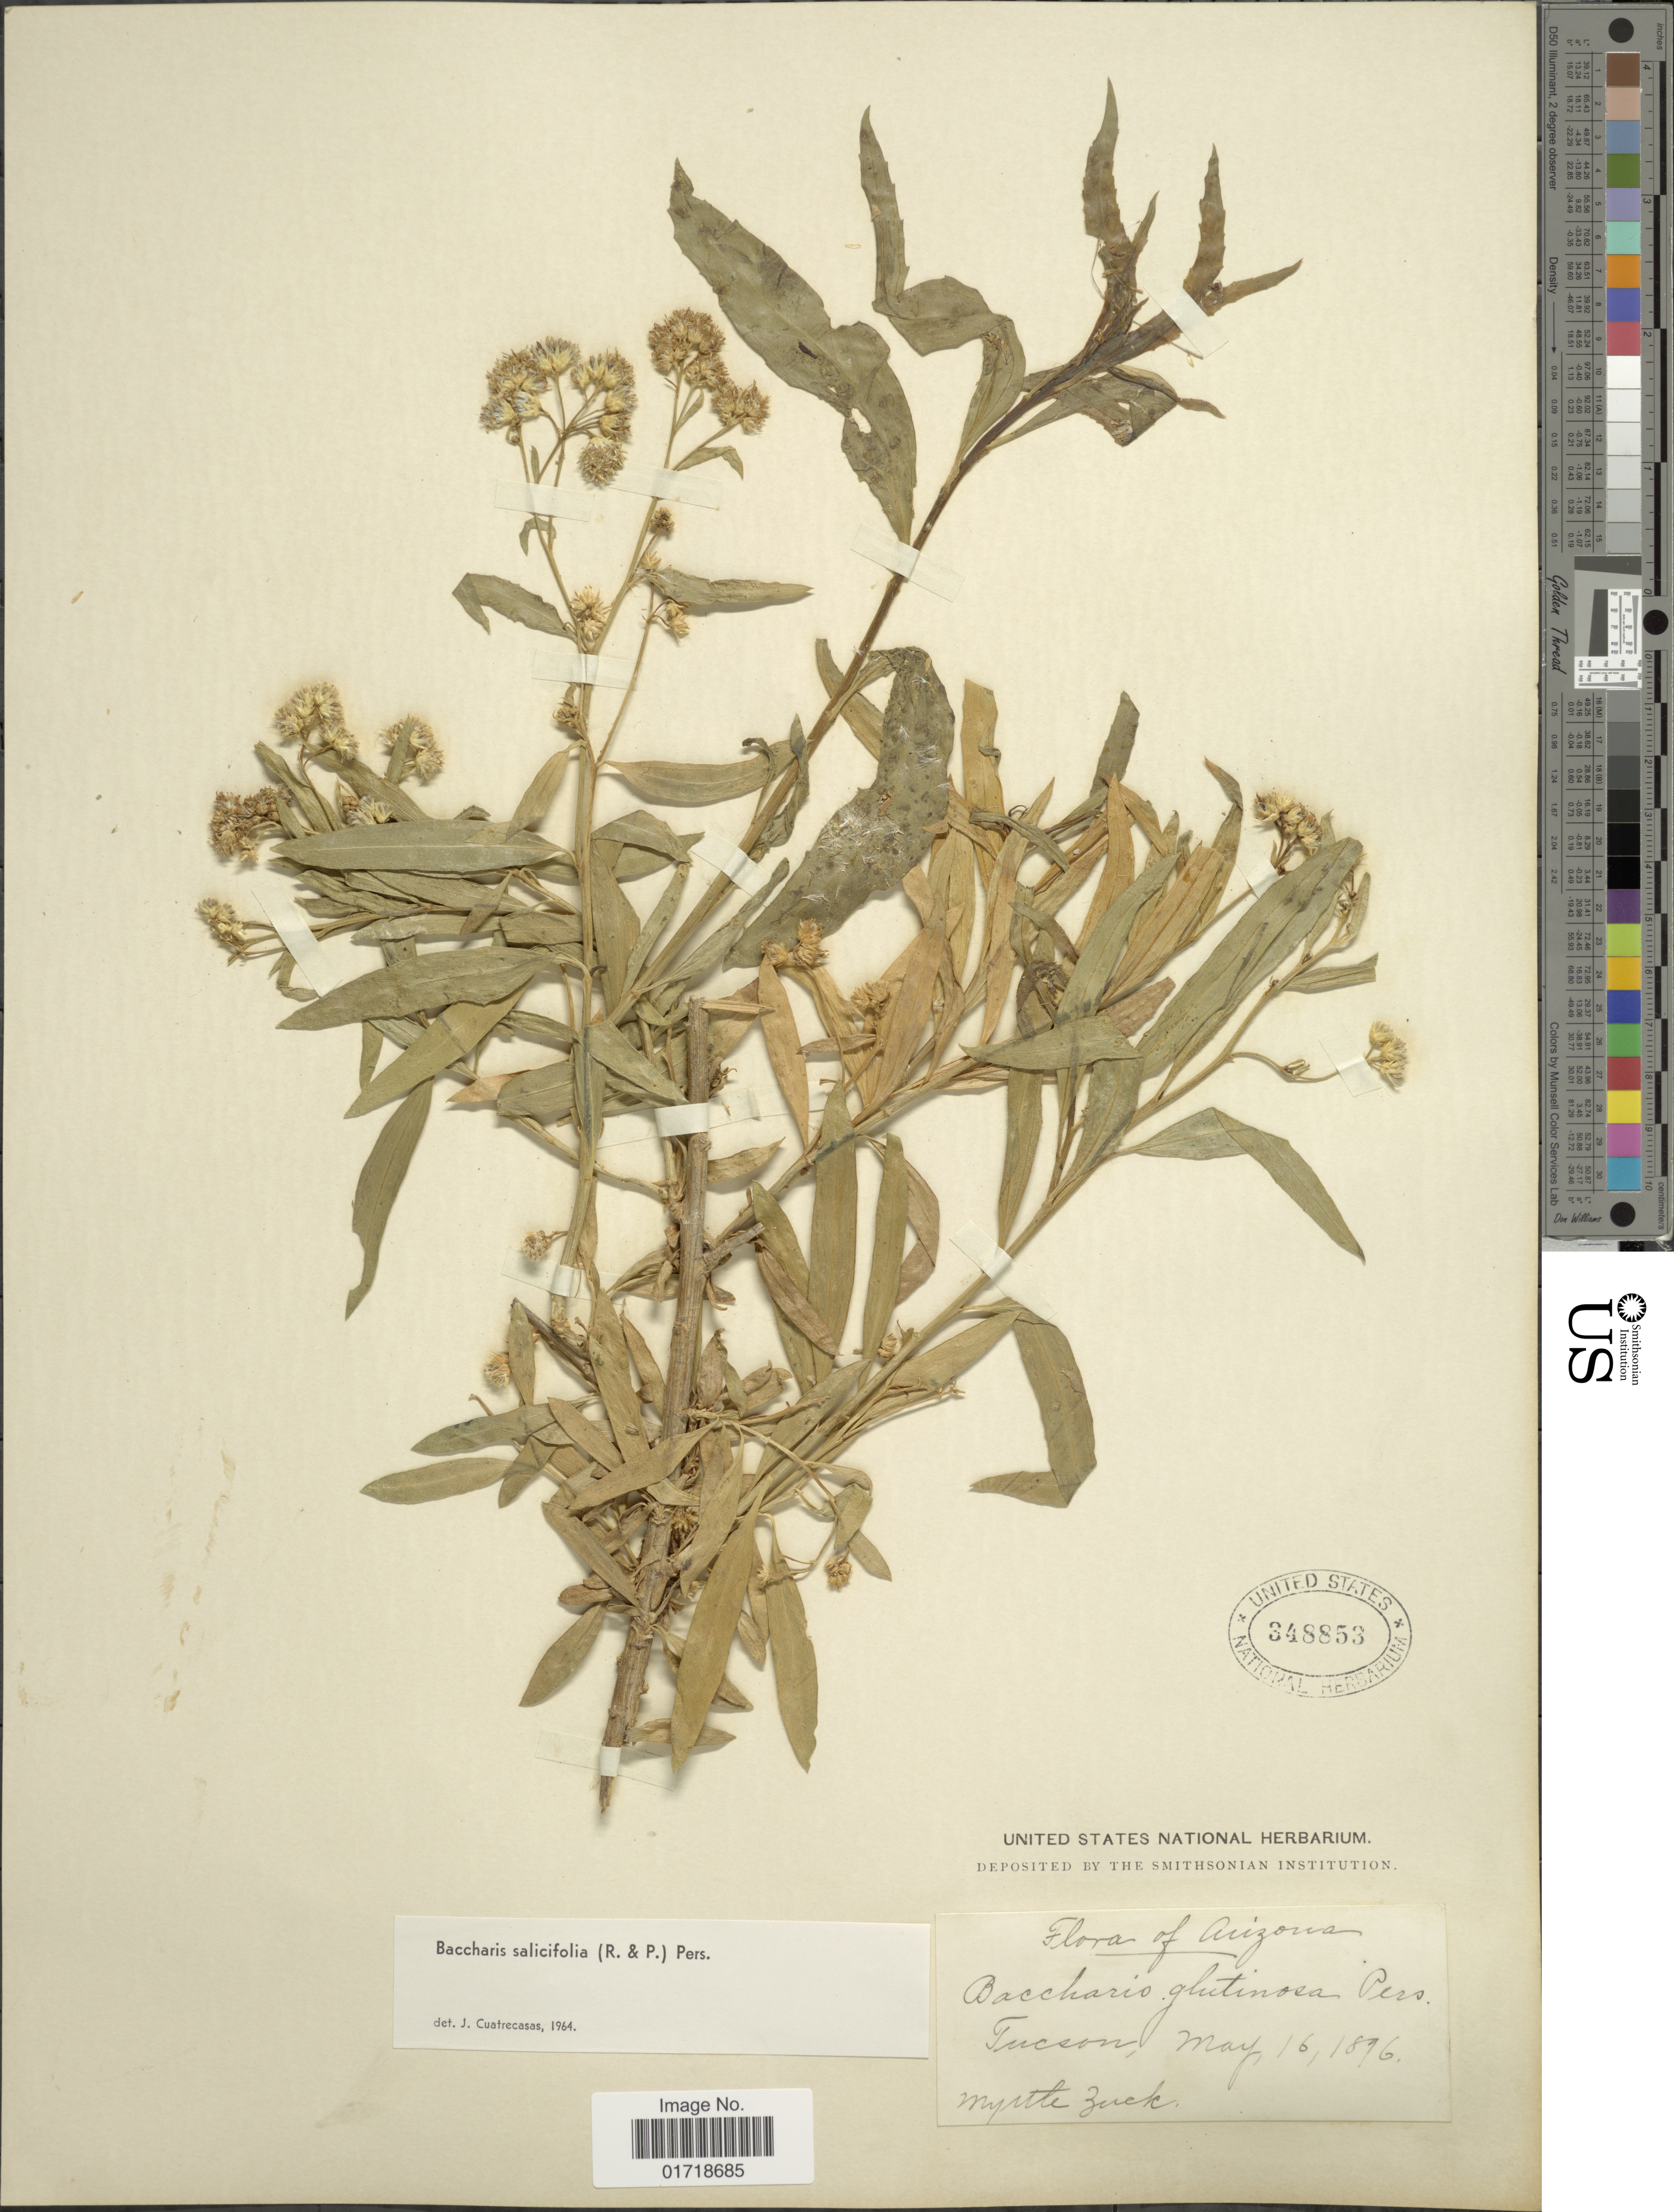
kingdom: Plantae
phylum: Tracheophyta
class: Magnoliopsida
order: Asterales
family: Asteraceae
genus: Baccharis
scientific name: Baccharis glutinosa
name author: Pers.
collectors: M. Buck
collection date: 1896-05-16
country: United States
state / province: Arizona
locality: Tucson.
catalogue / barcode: US 348853